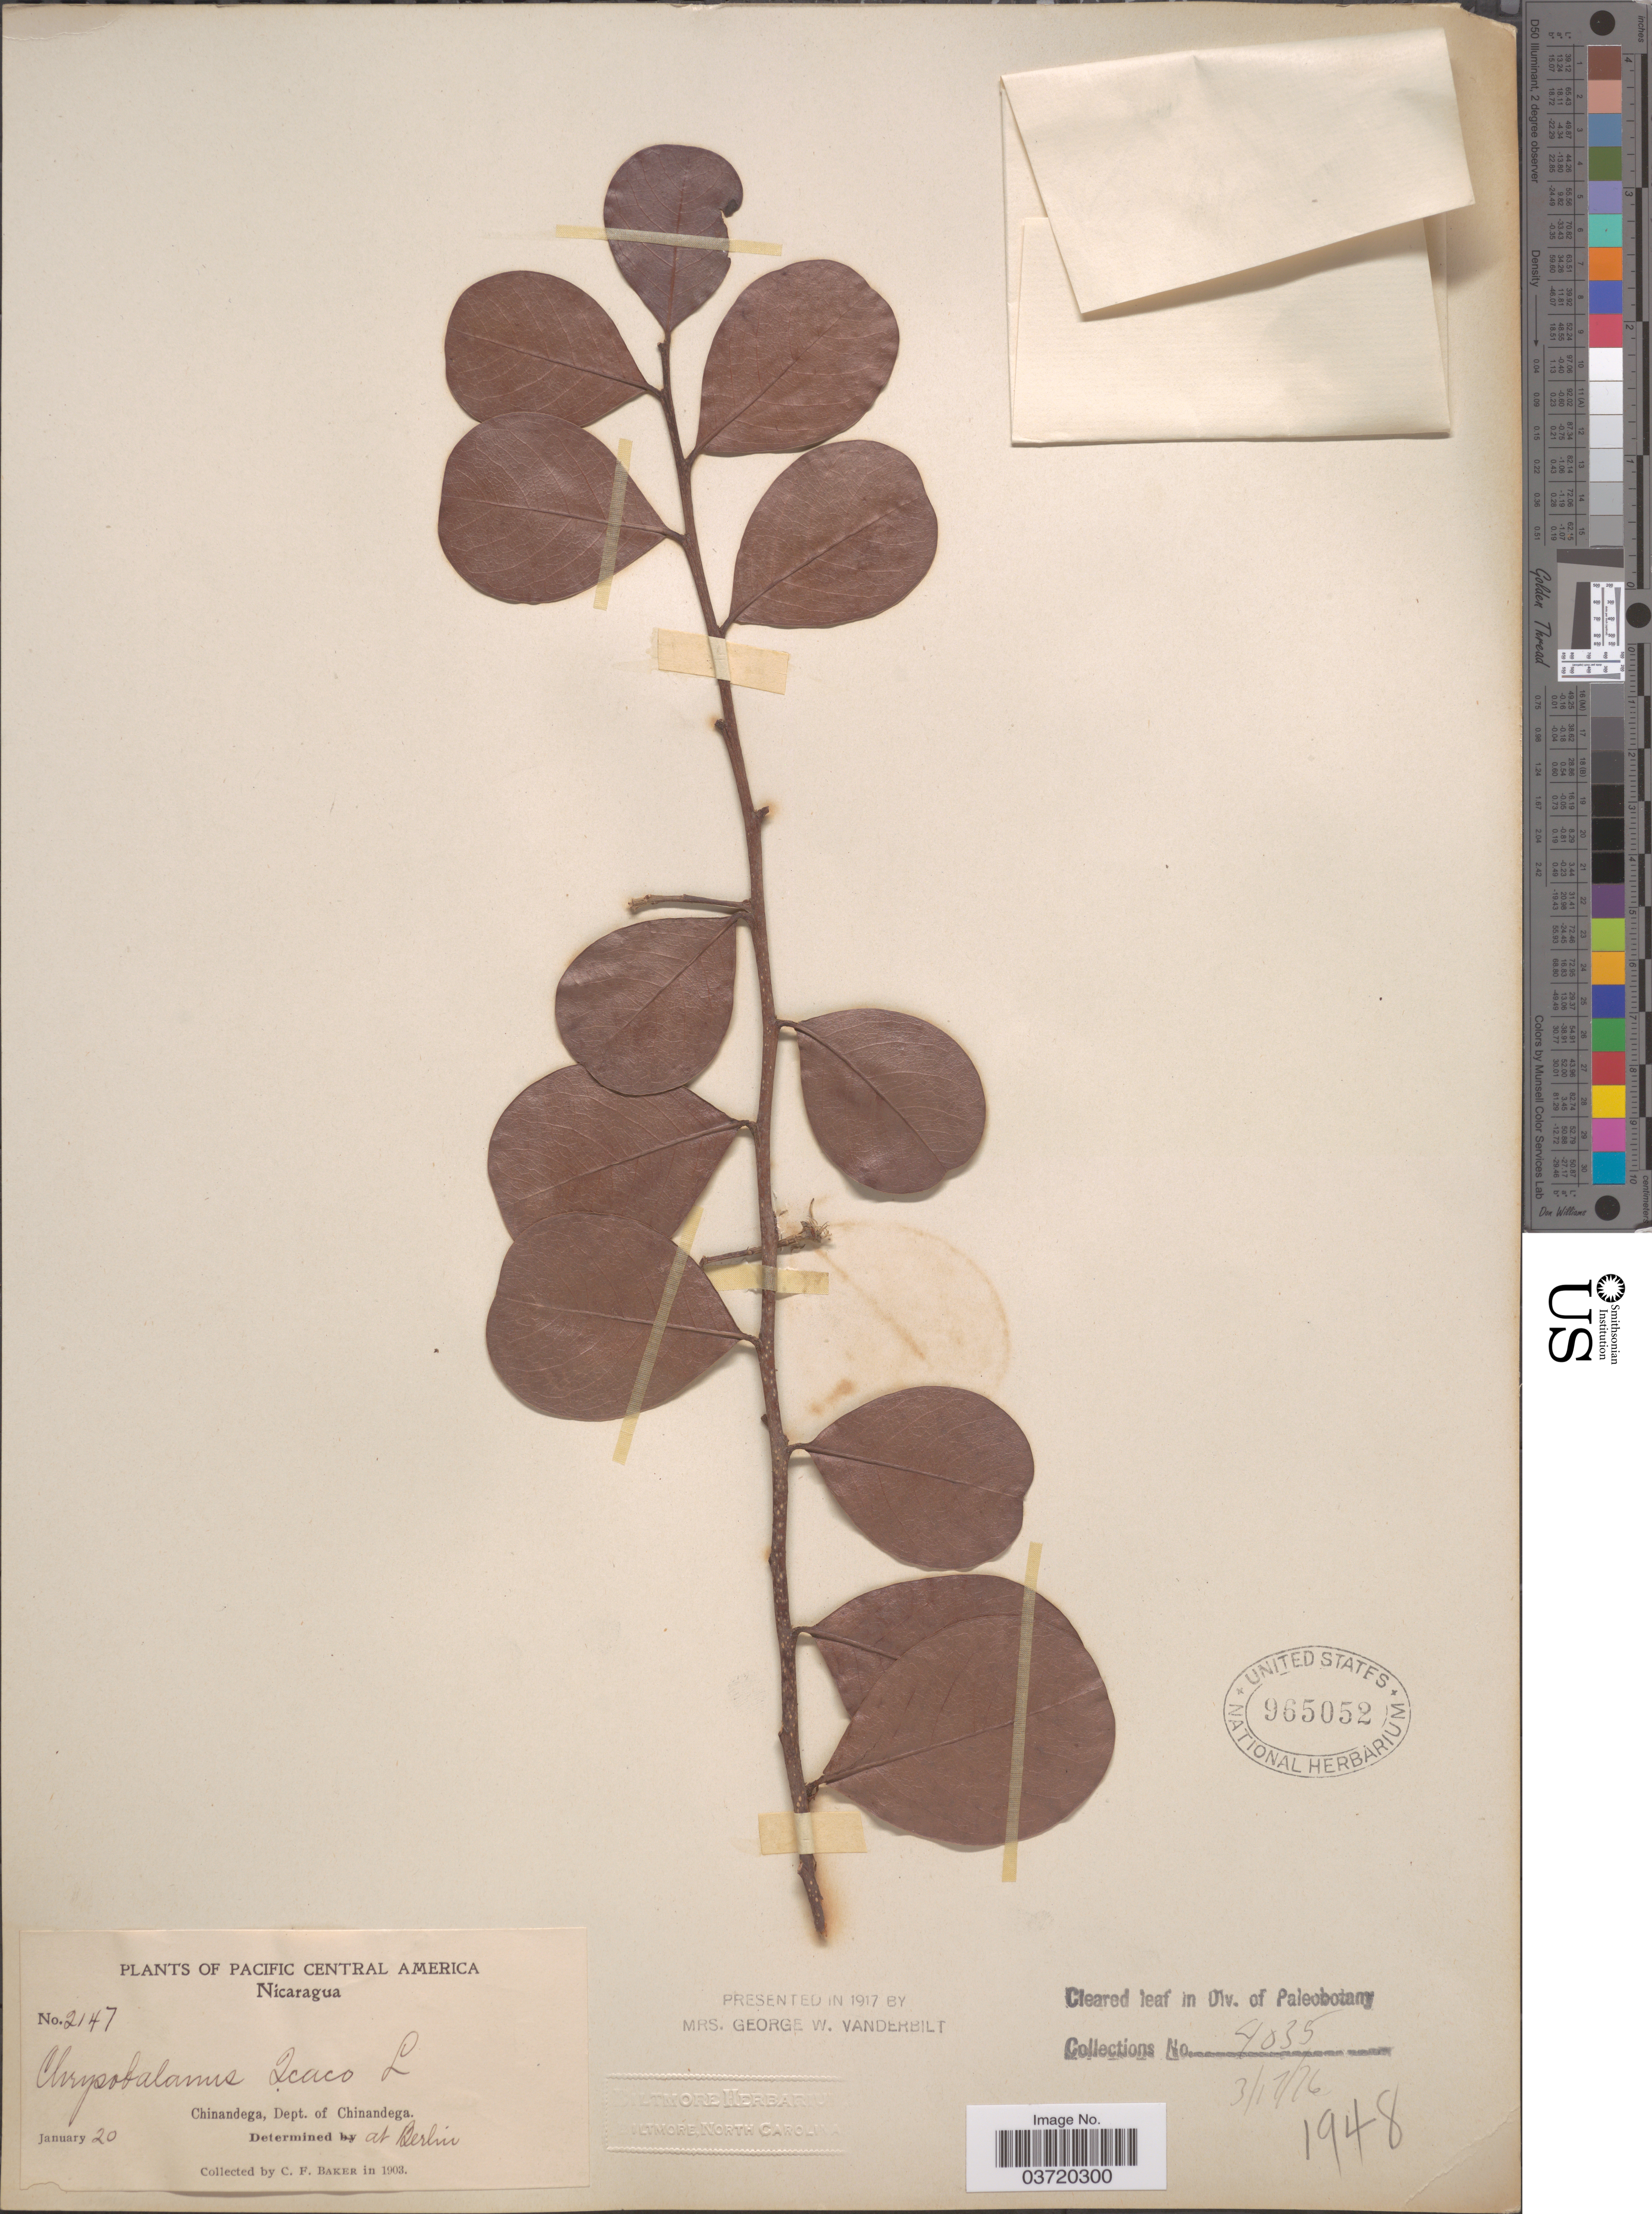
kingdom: Plantae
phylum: Tracheophyta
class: Magnoliopsida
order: Malpighiales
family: Chrysobalanaceae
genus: Chrysobalanus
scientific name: Chrysobalanus icaco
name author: L.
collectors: C. F. Baker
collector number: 2147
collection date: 1903-01-20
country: Nicaragua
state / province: Chinandega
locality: Pacific Central America. Chinandega, Dept. of Chinandega.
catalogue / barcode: US 965052